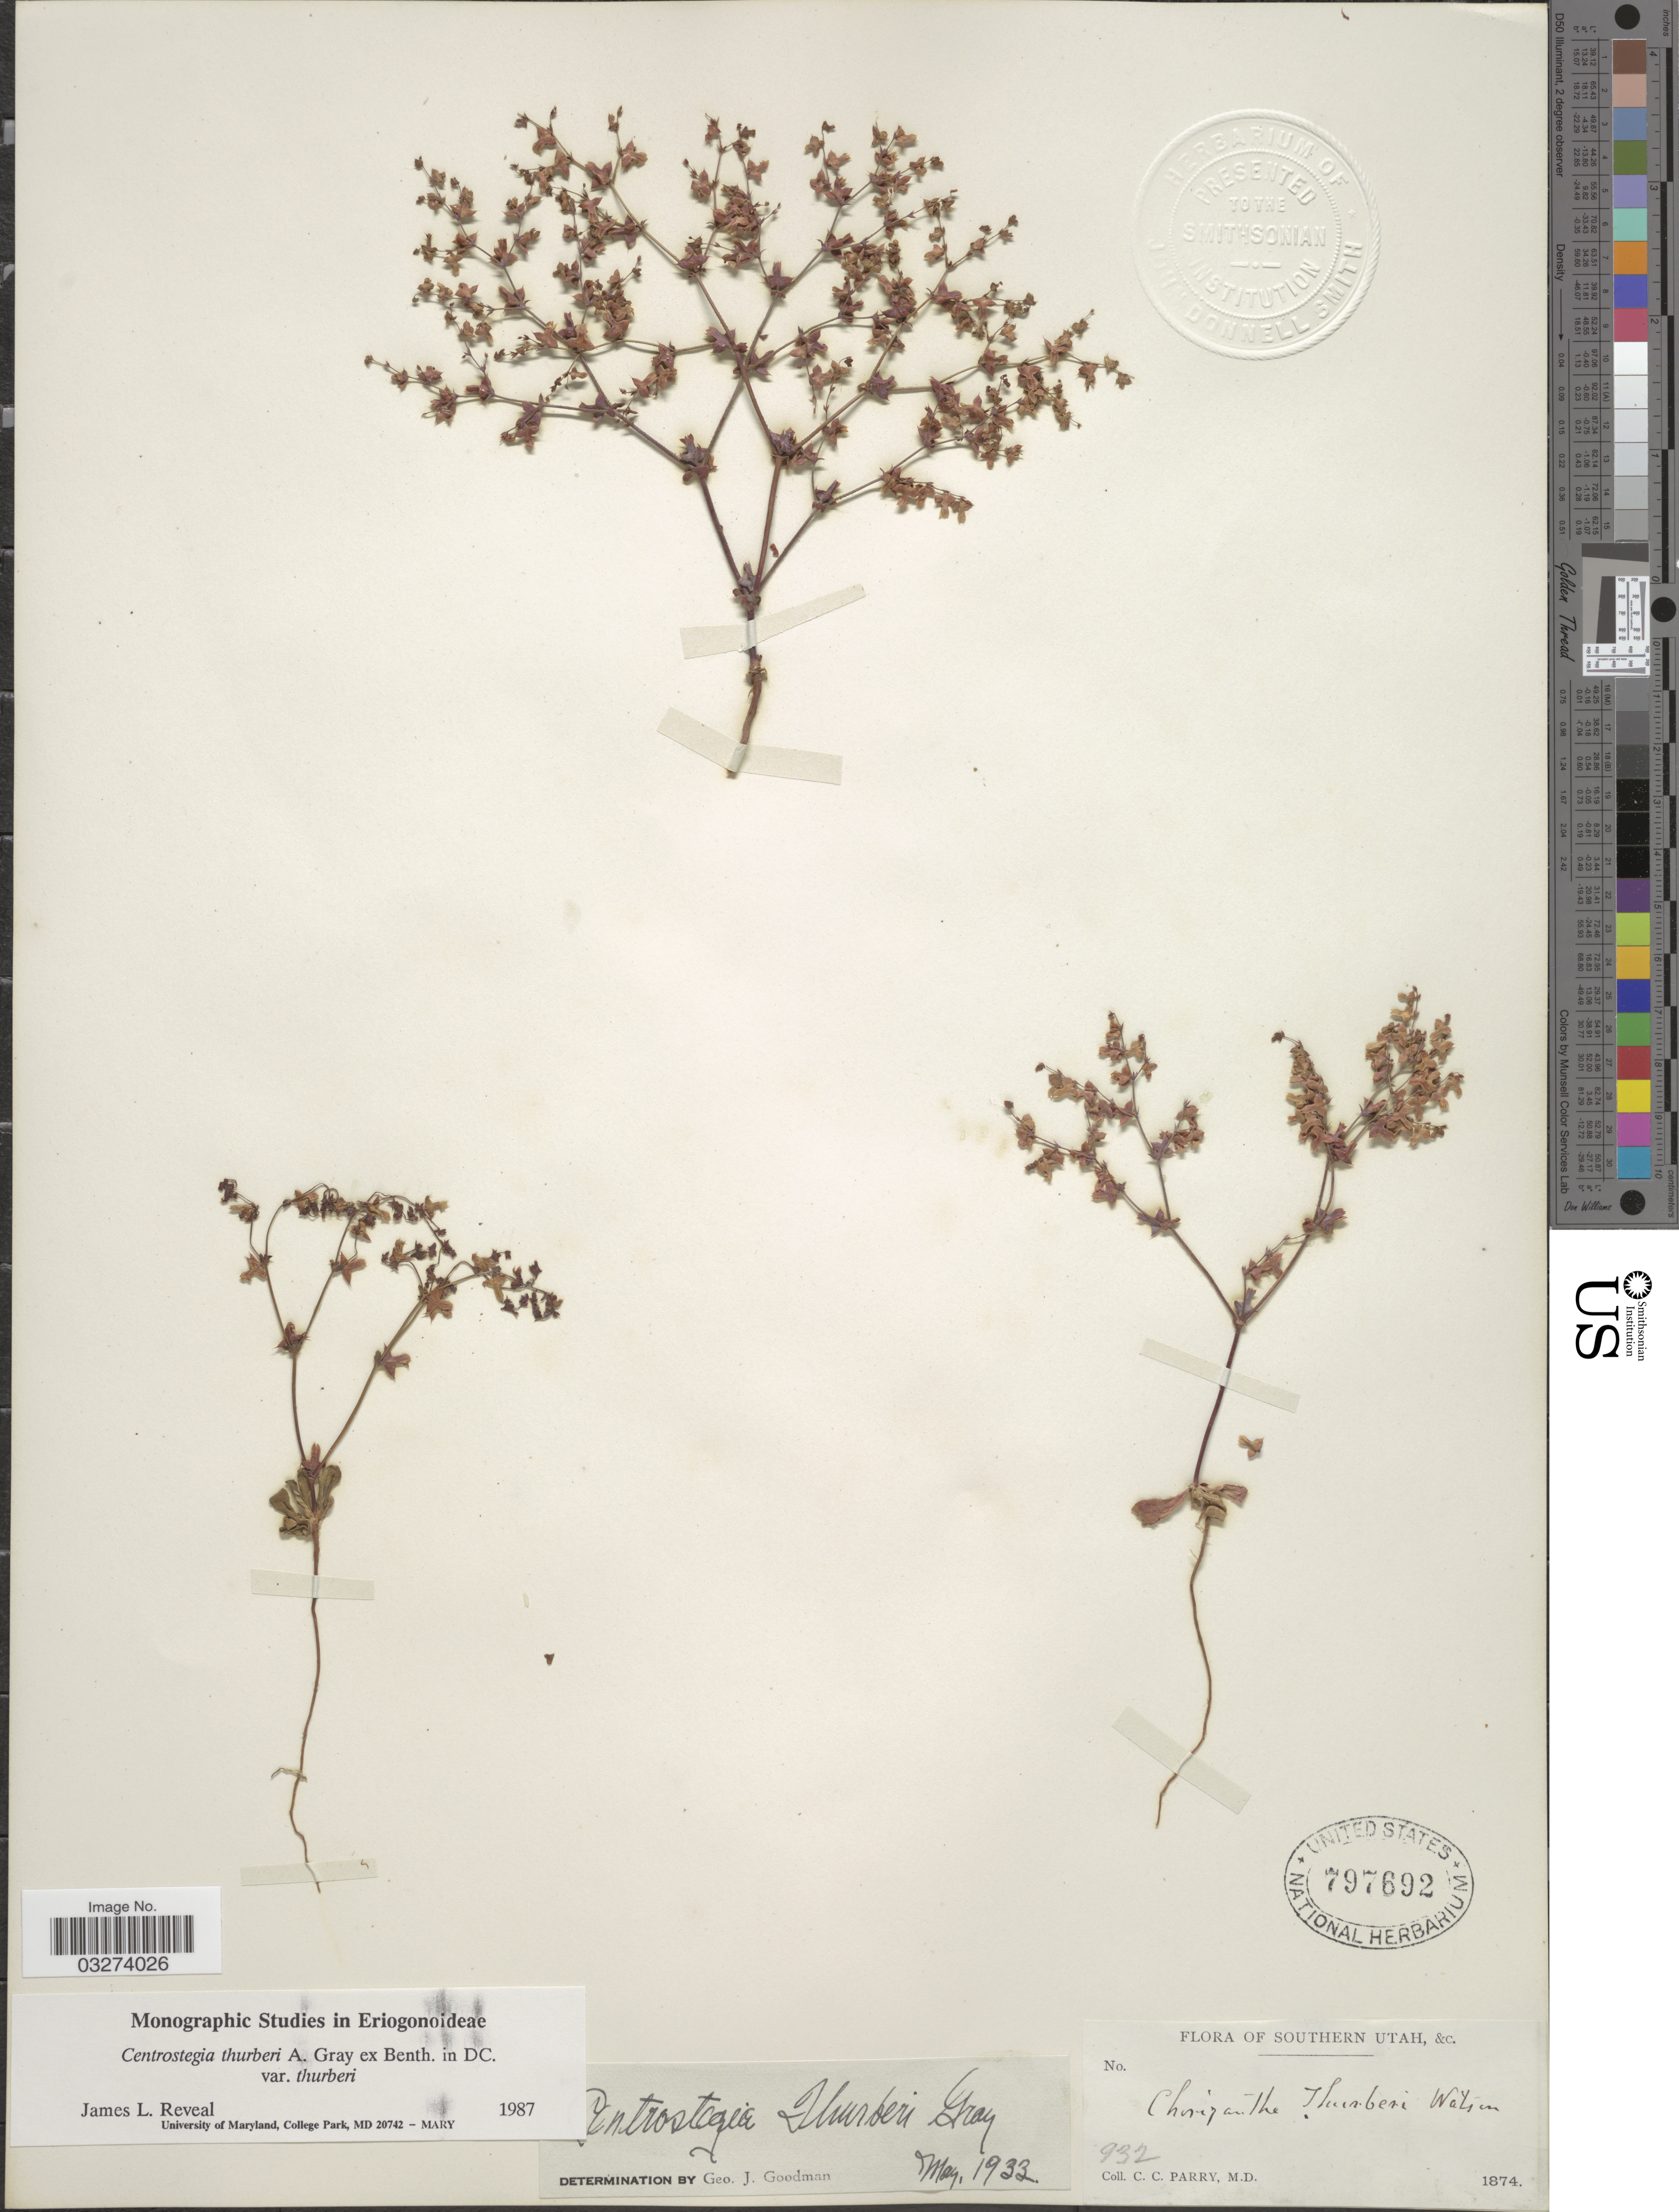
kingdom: Plantae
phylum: Tracheophyta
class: Magnoliopsida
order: Caryophyllales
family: Polygonaceae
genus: Centrostegia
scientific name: Centrostegia thurberi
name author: A. Gray ex Benth.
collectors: C. C. Parry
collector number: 932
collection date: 1874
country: United States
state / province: Utah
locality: Southern Utah.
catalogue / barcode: US 797692